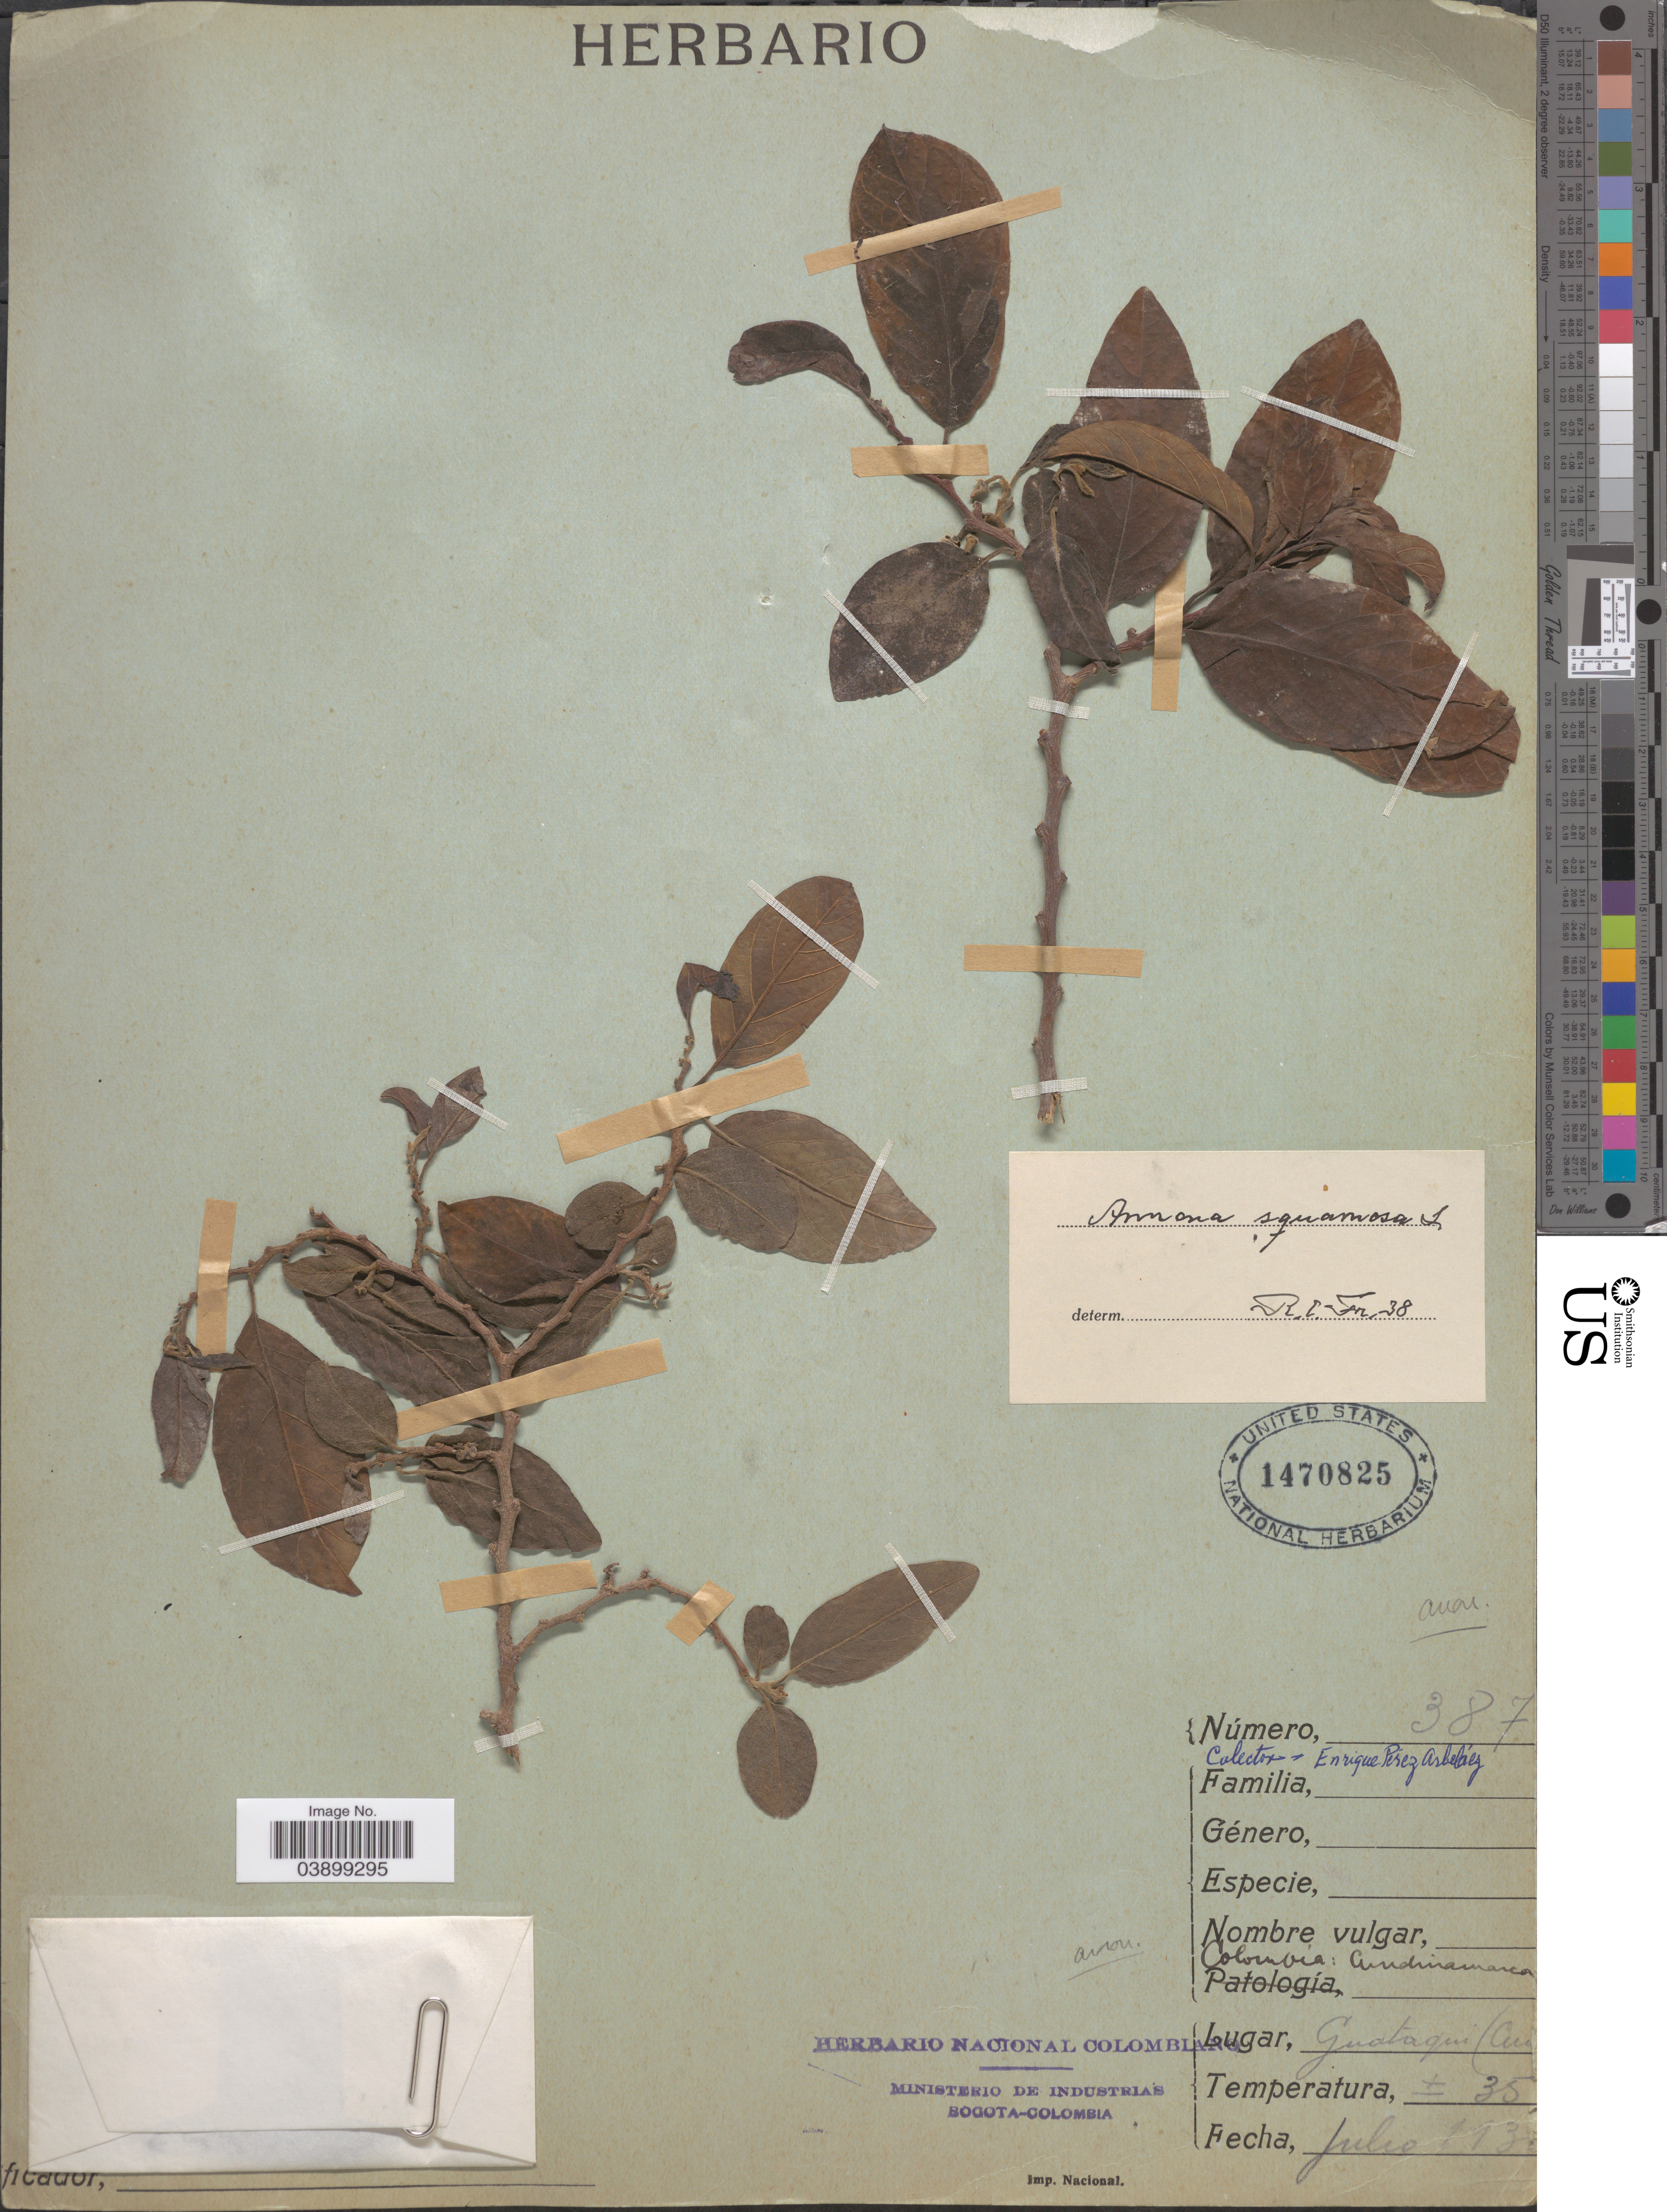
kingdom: Plantae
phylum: Tracheophyta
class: Magnoliopsida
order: Magnoliales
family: Annonaceae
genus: Annona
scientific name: Annona squamosa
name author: L.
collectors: E. Pérez Arbeláez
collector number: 387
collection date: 1930-07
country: Colombia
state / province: Cundinamarca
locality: Guataqui ( [illegible text]).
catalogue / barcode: US 1470825